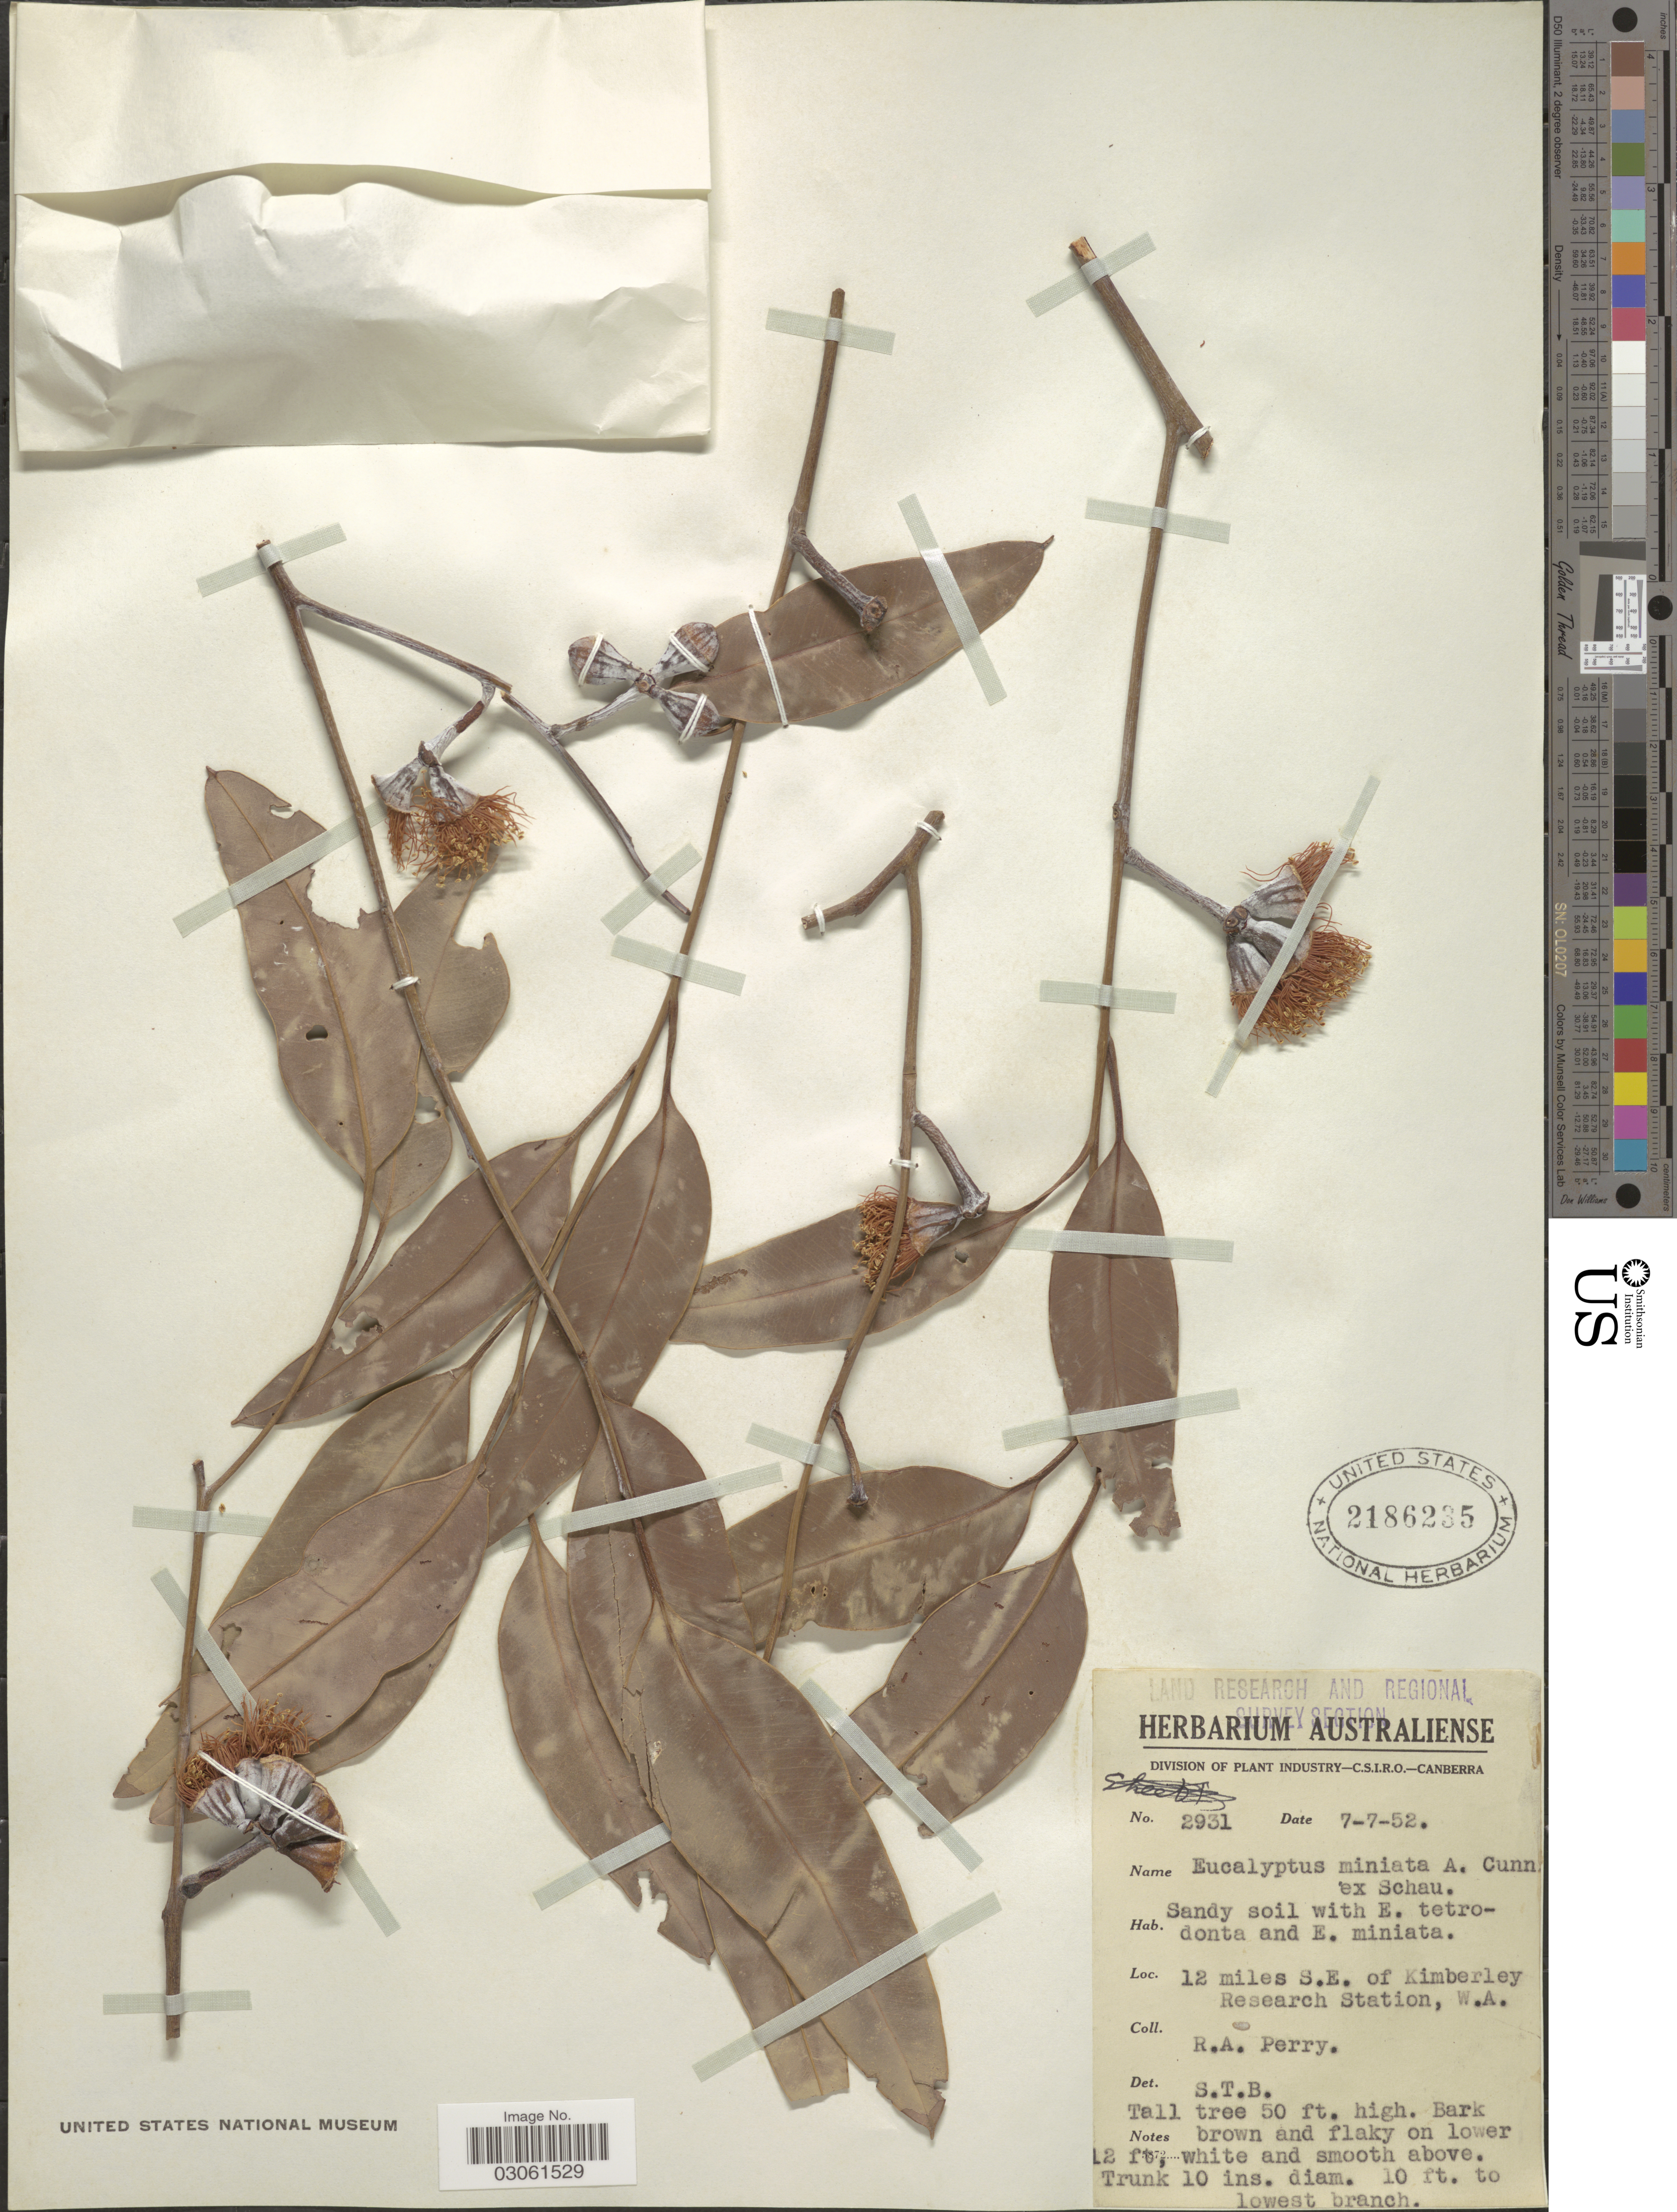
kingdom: Plantae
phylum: Tracheophyta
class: Magnoliopsida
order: Myrtales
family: Myrtaceae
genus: Eucalyptus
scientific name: Eucalyptus miniata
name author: Shauer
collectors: Perry, R. A.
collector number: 2931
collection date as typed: Transcribed d/m/y: 7/7/52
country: Australia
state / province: Western Australia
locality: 12 miles S. E. of Kimberley Research Station, W. A.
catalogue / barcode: US 2186235